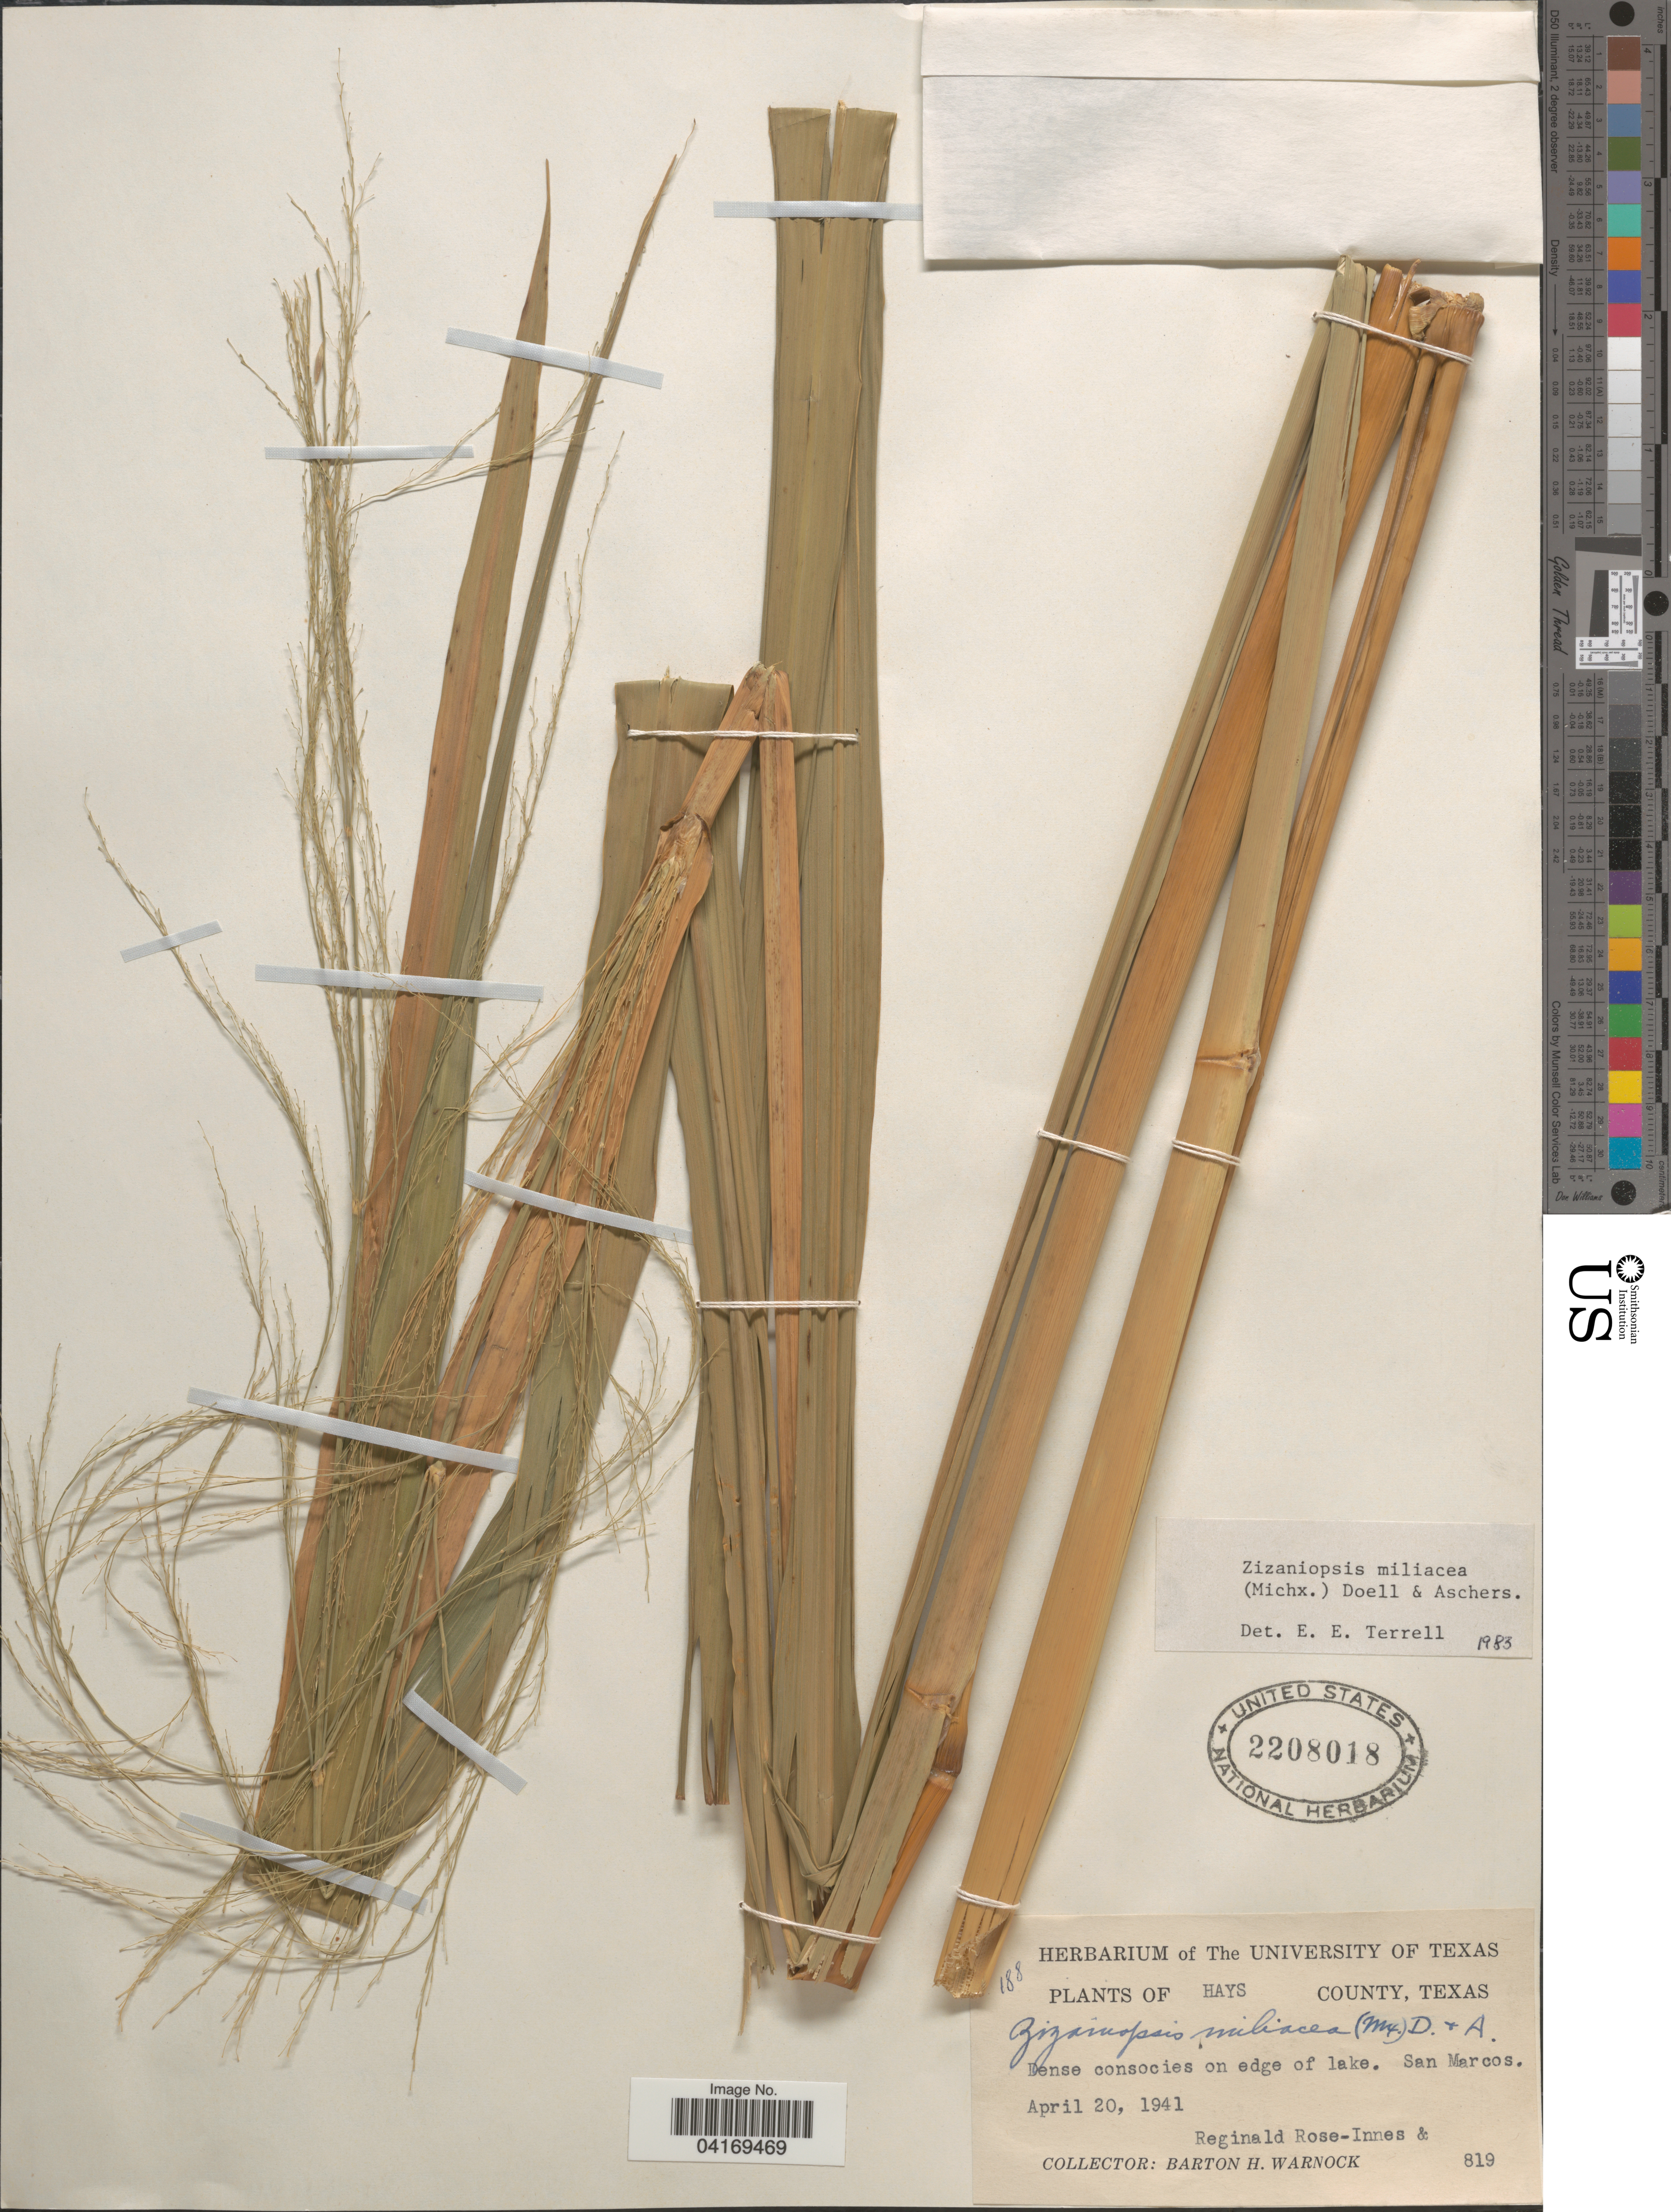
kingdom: Plantae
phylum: Tracheophyta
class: Liliopsida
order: Poales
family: Poaceae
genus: Zizaniopsis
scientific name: Zizaniopsis miliacea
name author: (Michx.) Döll & Asch.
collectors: R. Rose-Innes & B. H. Warnock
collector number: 819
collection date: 1941-04-20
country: United States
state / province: Texas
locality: Hays County. San Marcos.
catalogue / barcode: US 2208018